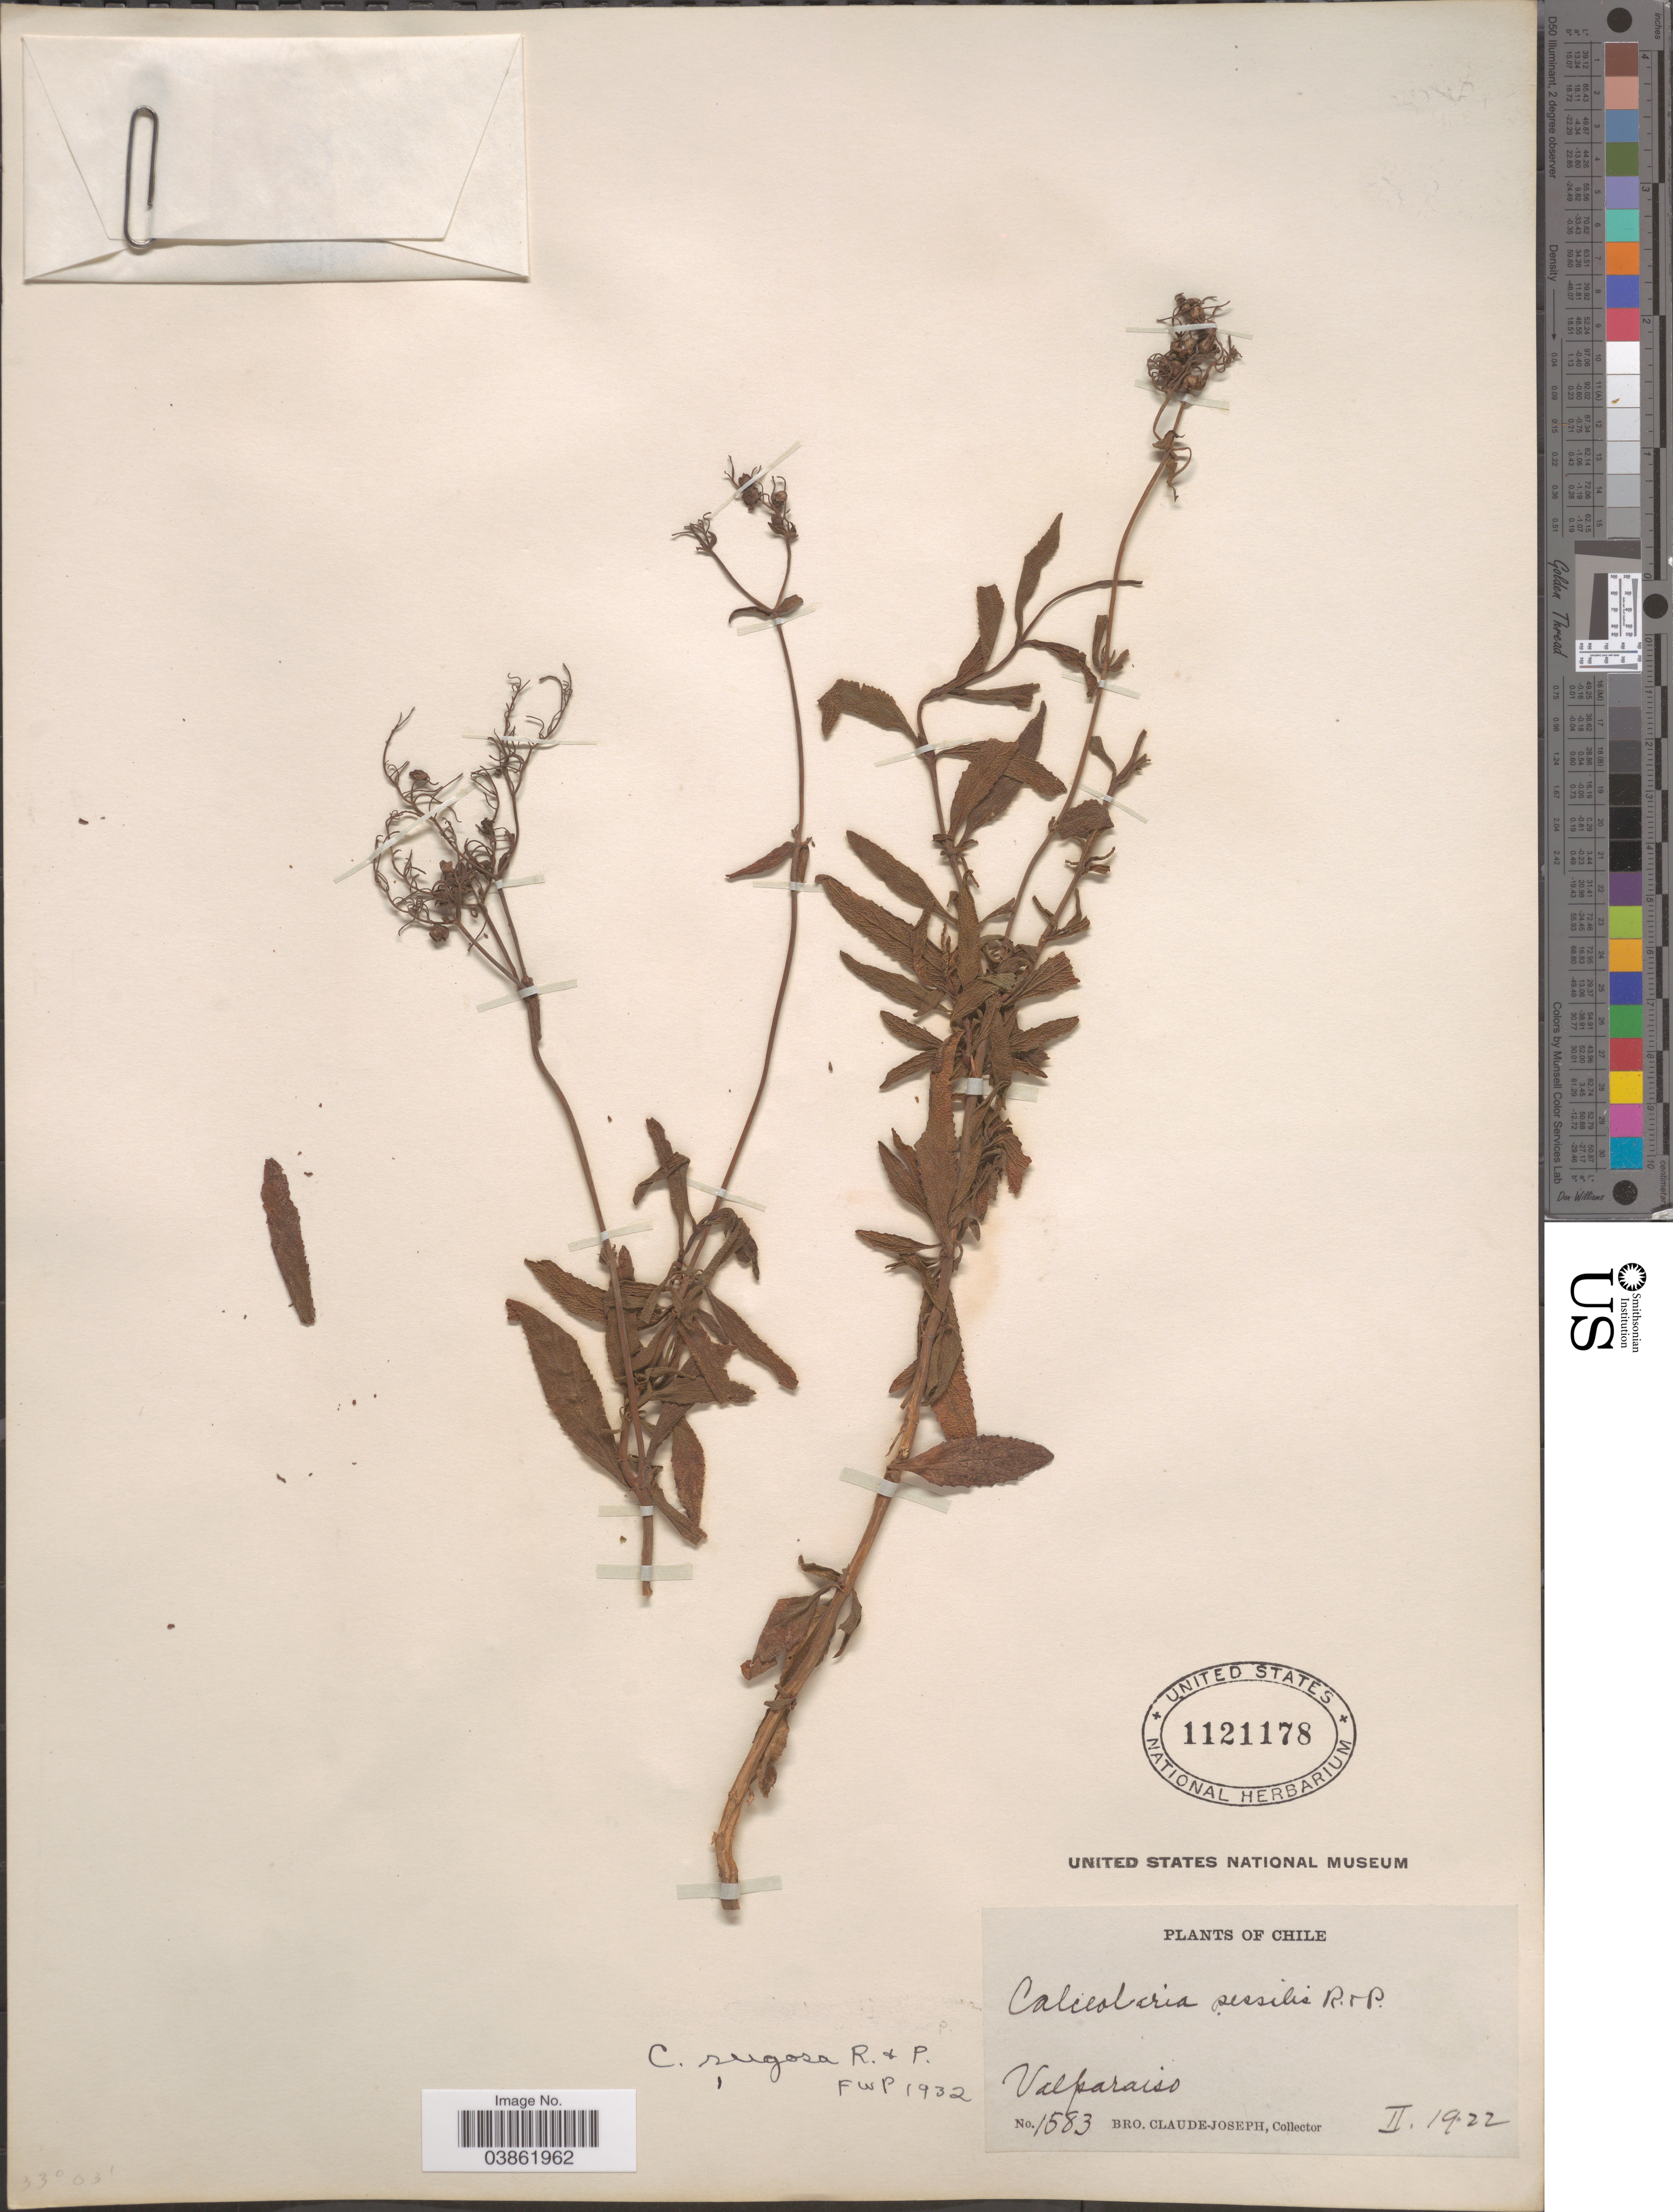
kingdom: Plantae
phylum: Tracheophyta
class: Magnoliopsida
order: Lamiales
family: Calceolariaceae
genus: Calceolaria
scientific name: Calceolaria integrifolia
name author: L.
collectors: Bro. Claude-Joseph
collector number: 1583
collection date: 1922-02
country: Chile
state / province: Valparaíso (V)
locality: Valparaiso.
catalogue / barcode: US 1121178